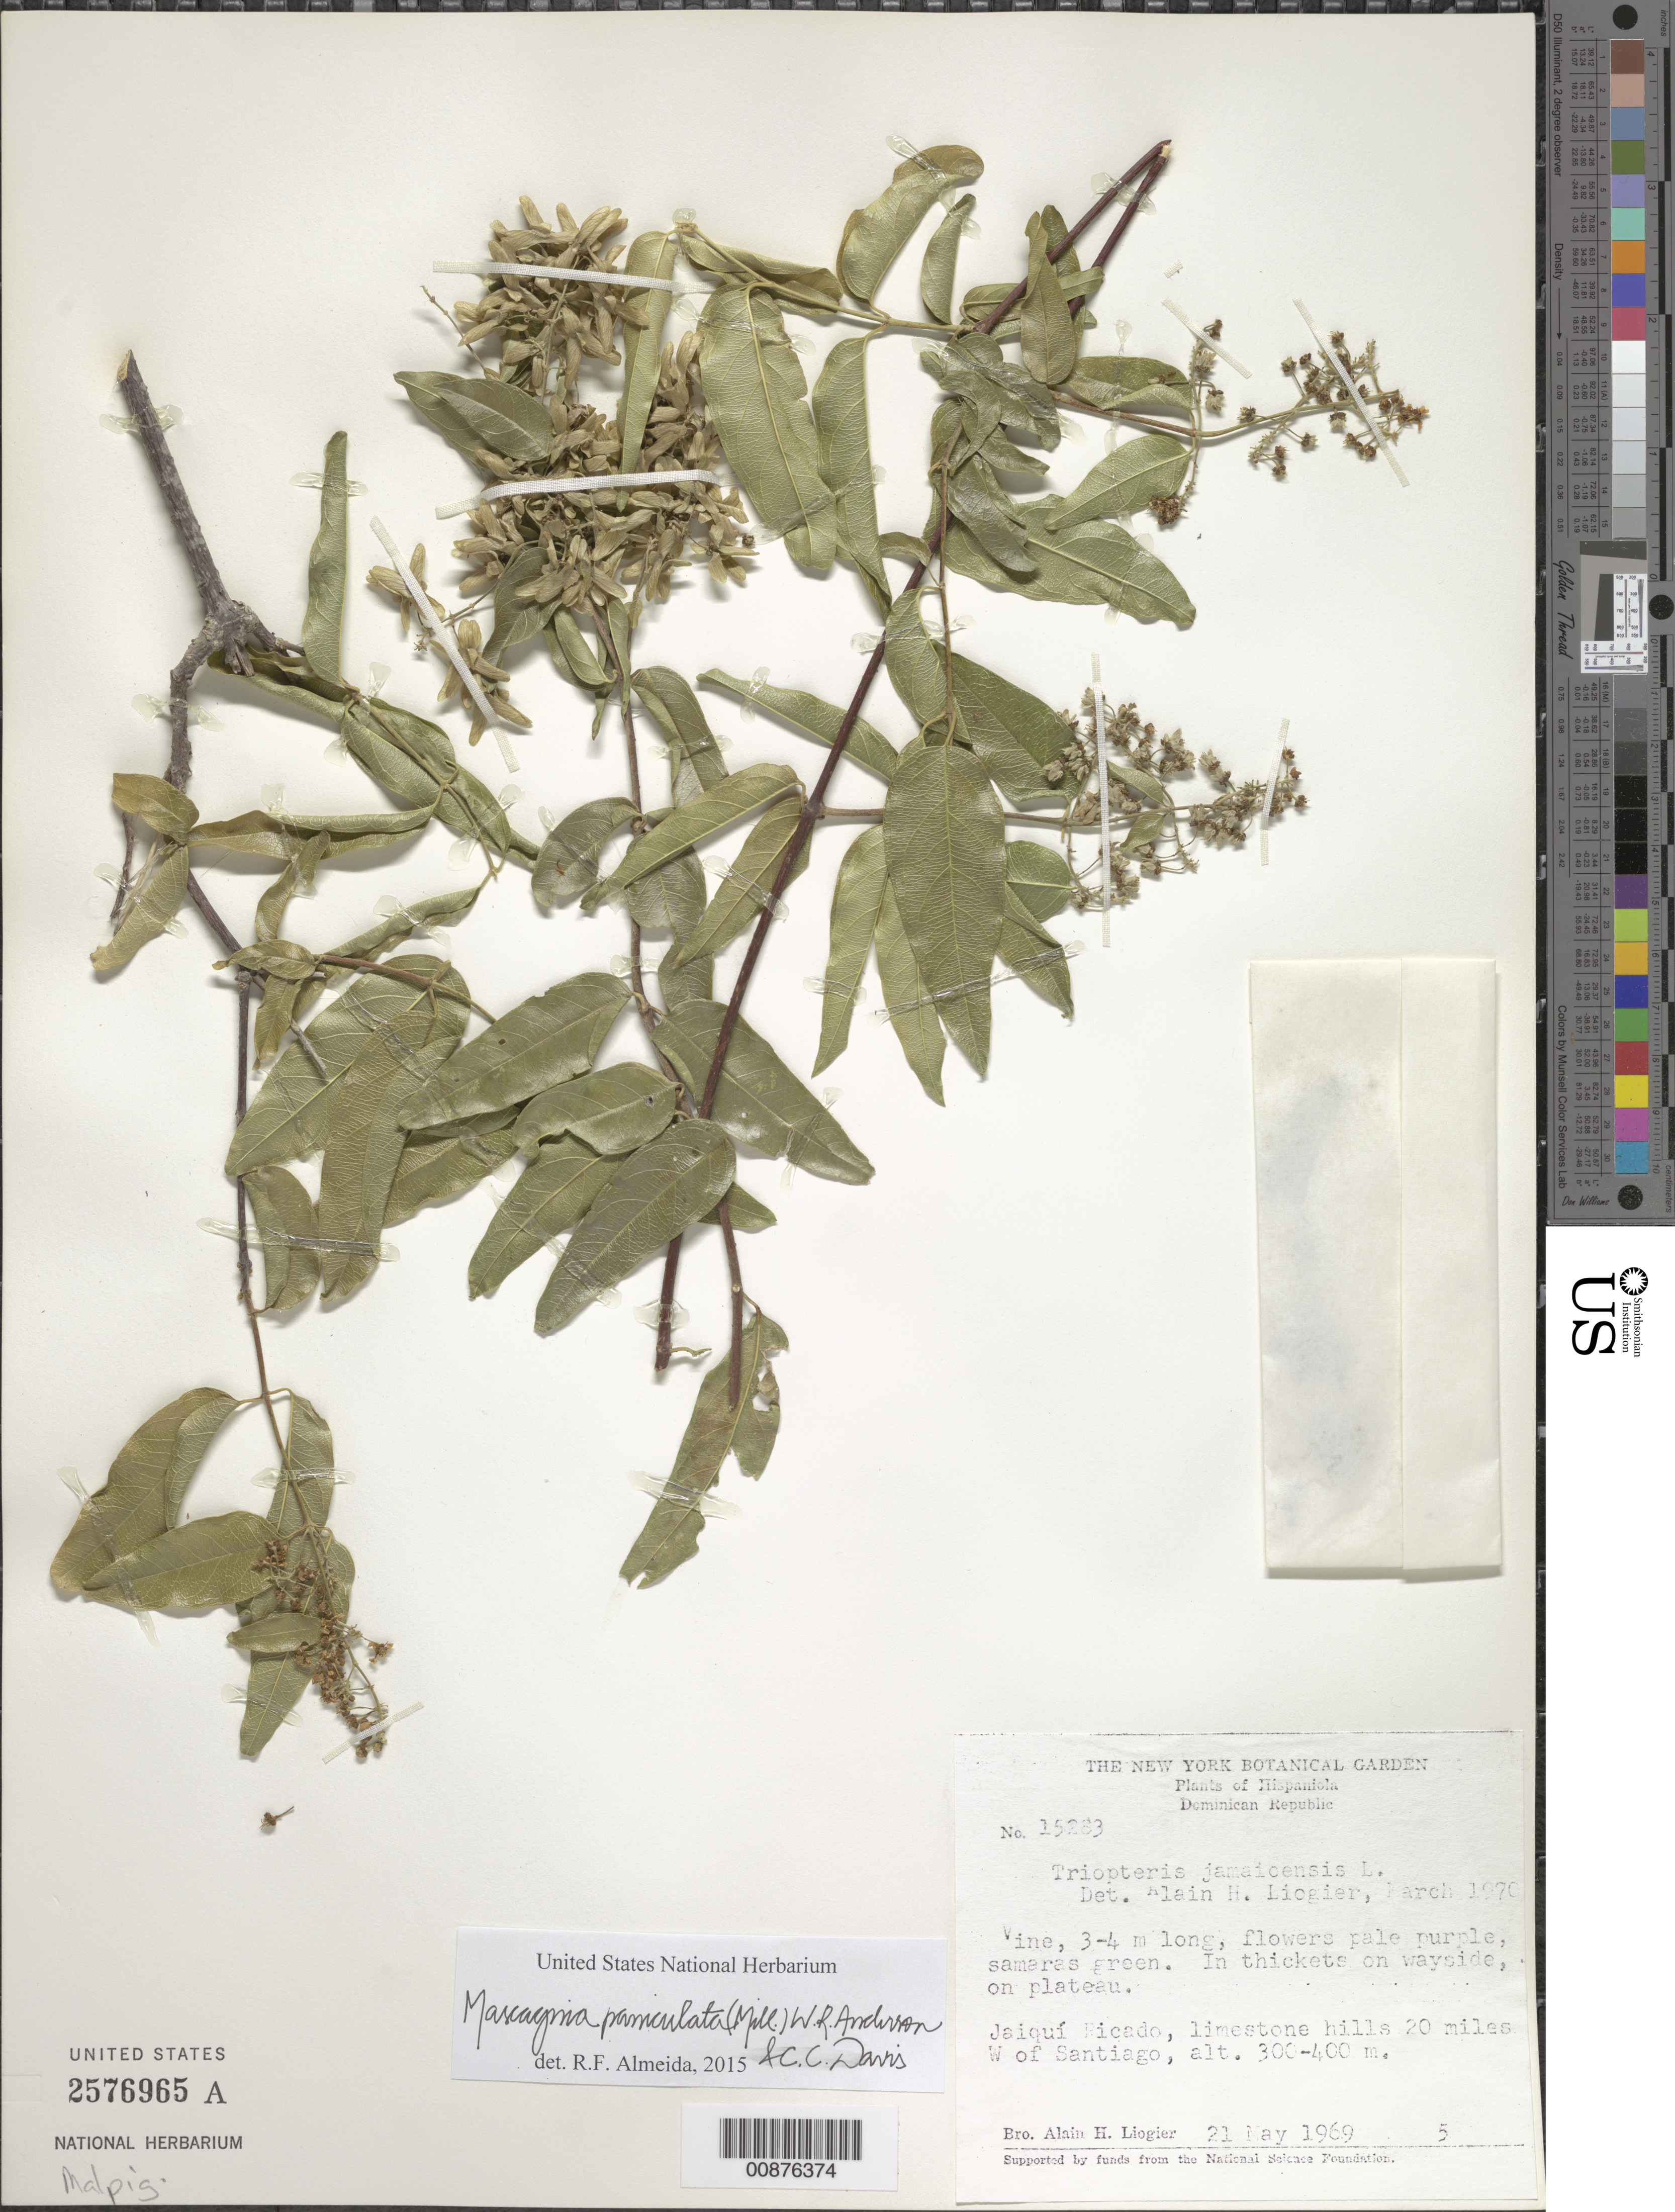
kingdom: Plantae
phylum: Tracheophyta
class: Magnoliopsida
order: Malpighiales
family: Malpighiaceae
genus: Mascagnia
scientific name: Mascagnia paniculata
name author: (Mill.) W.R. Anderson & C. Davis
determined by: De Almeida, R. F., (HUEFS), Universidade Estadual de Feira de Santana (BRAZIL)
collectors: A. H. Liogier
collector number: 15283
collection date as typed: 21 May 1969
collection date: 1969-05-21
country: Dominican Republic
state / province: Santiago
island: Hispaniola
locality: Jaiquí Picado, 20 miles W of Santiago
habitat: In thickets on wayside, on plateau, limestone hills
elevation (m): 300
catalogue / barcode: US 2576965A